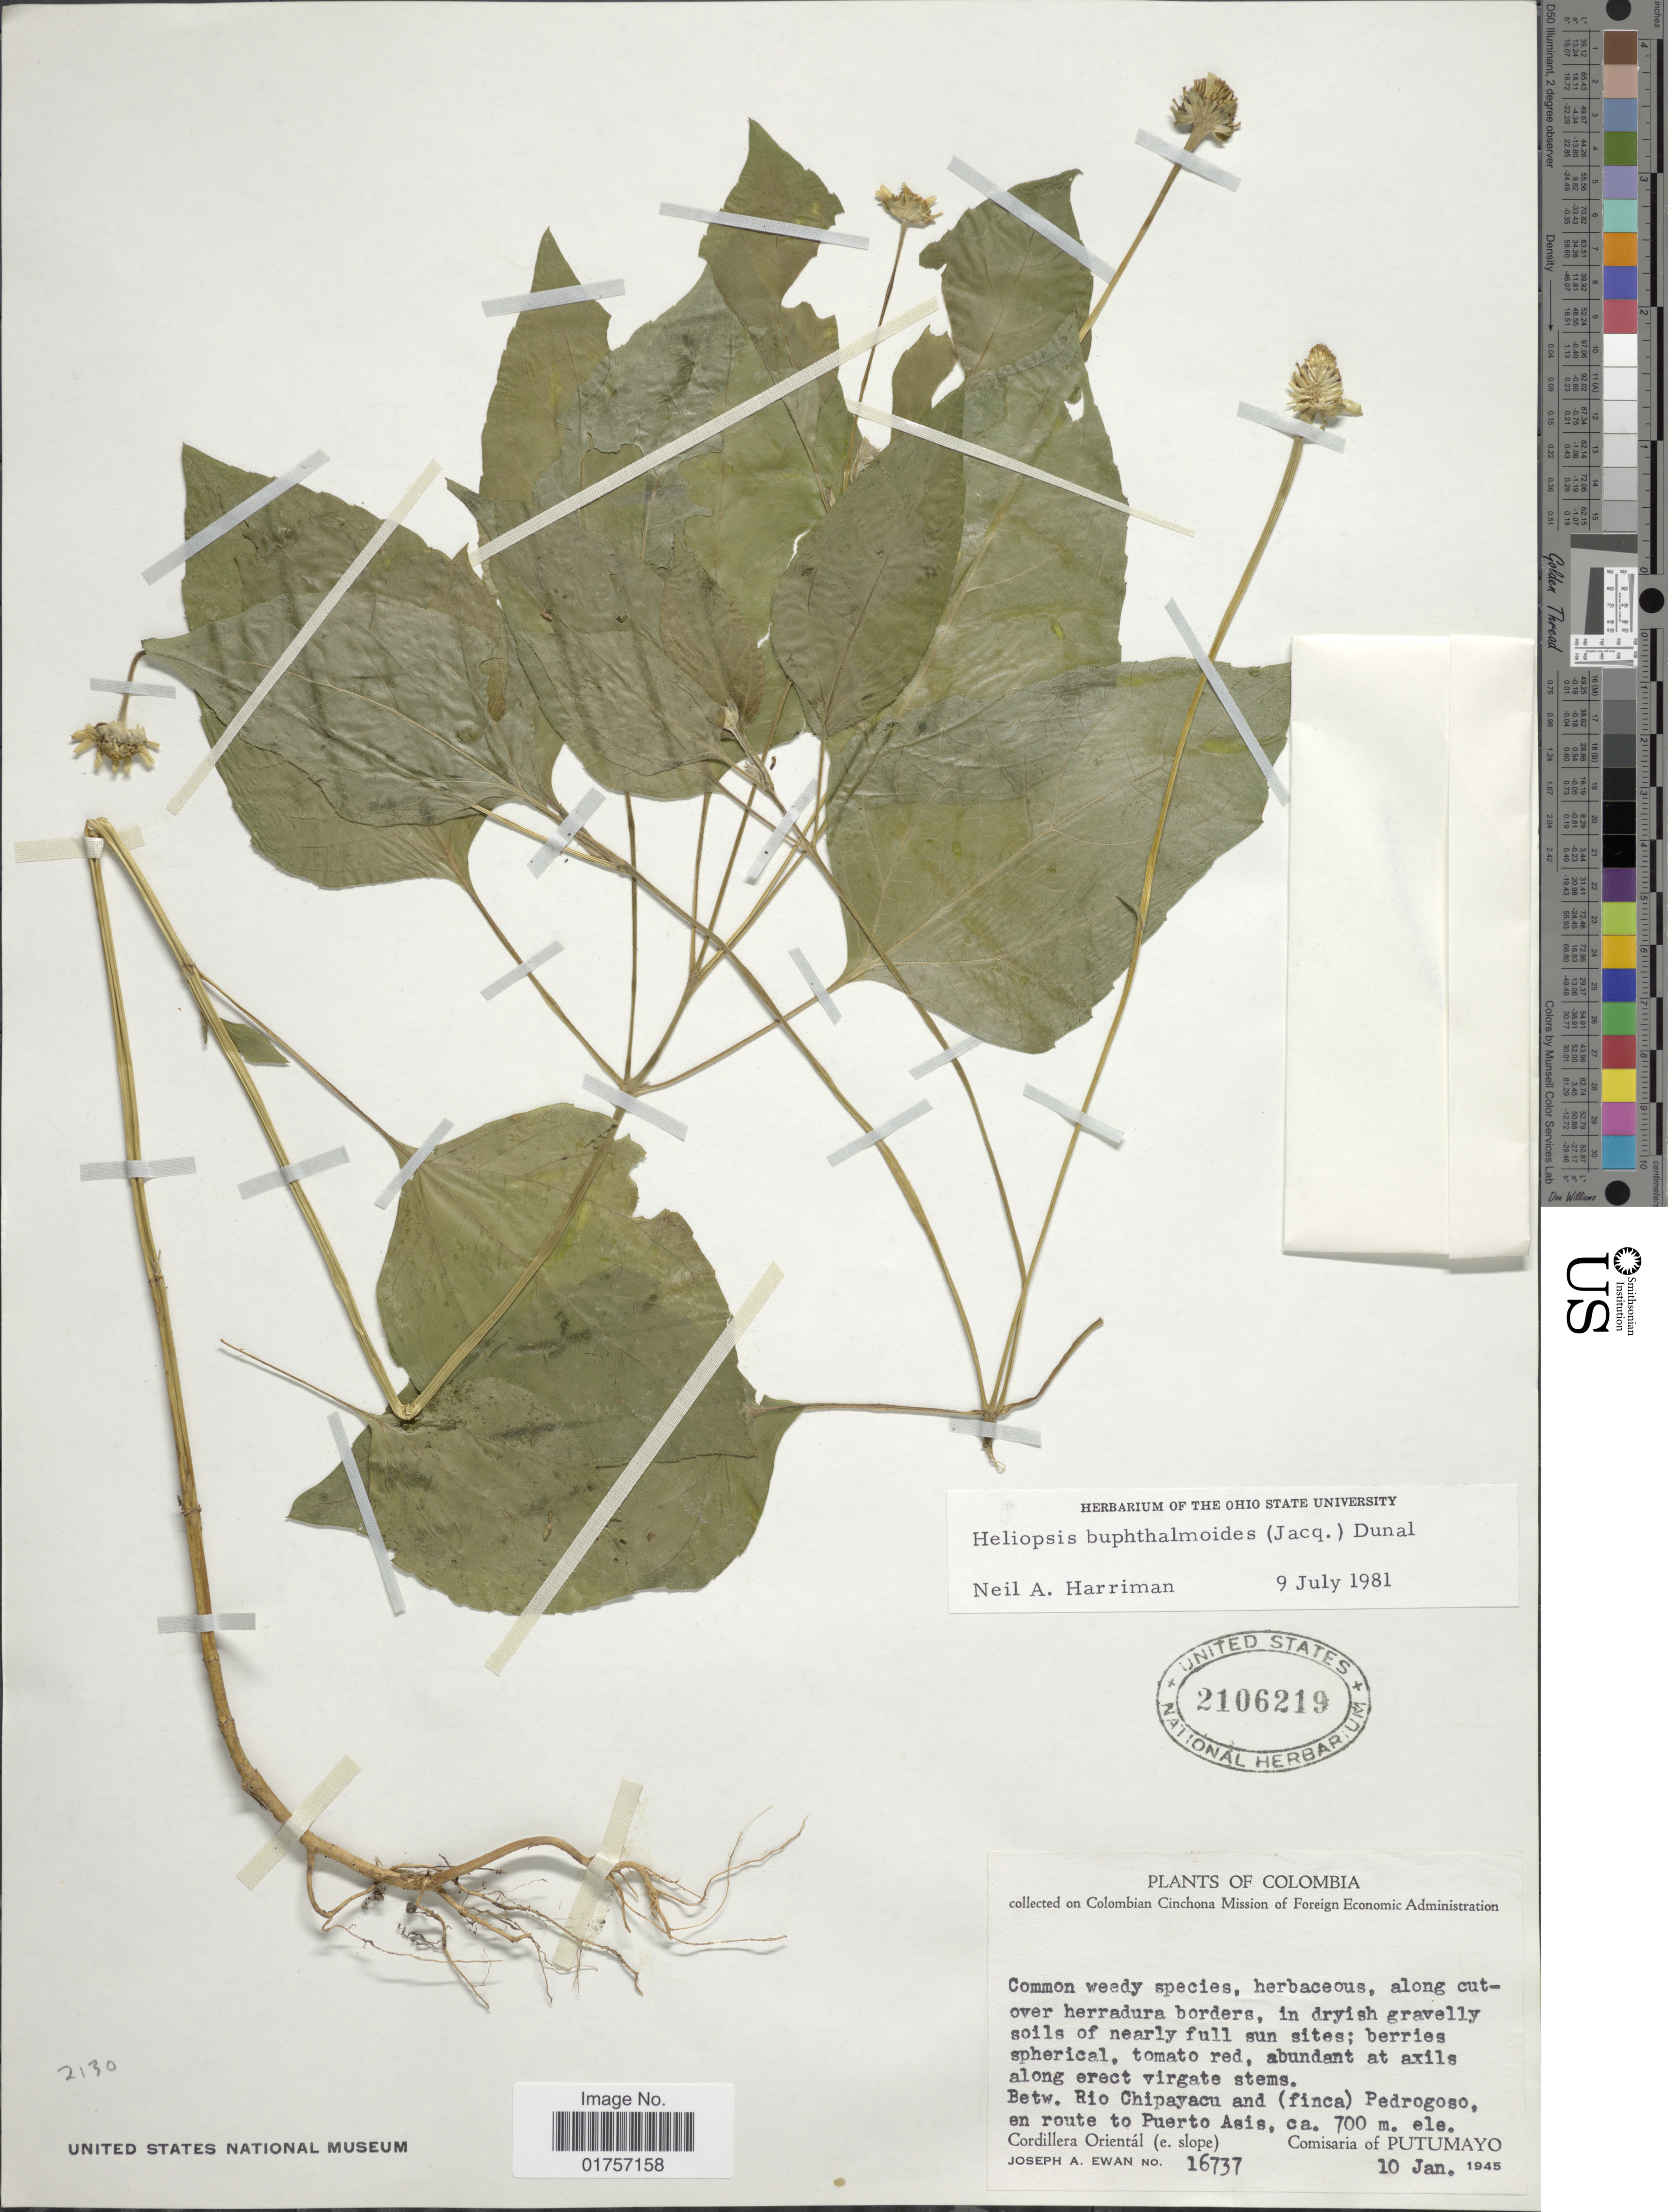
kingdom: Plantae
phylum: Tracheophyta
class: Magnoliopsida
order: Asterales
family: Asteraceae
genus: Heliopsis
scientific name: Heliopsis buphthalmoides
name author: (Jacq.) Dunal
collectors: J. A. Ewan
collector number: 16737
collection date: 1945-01-10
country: Colombia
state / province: Putumayo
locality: Betw. Rio Chipayacu and (finca) Pedrogoso, en route to Puerto Asis, Cordillera Orientál (e. slope)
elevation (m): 700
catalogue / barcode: US 2106219